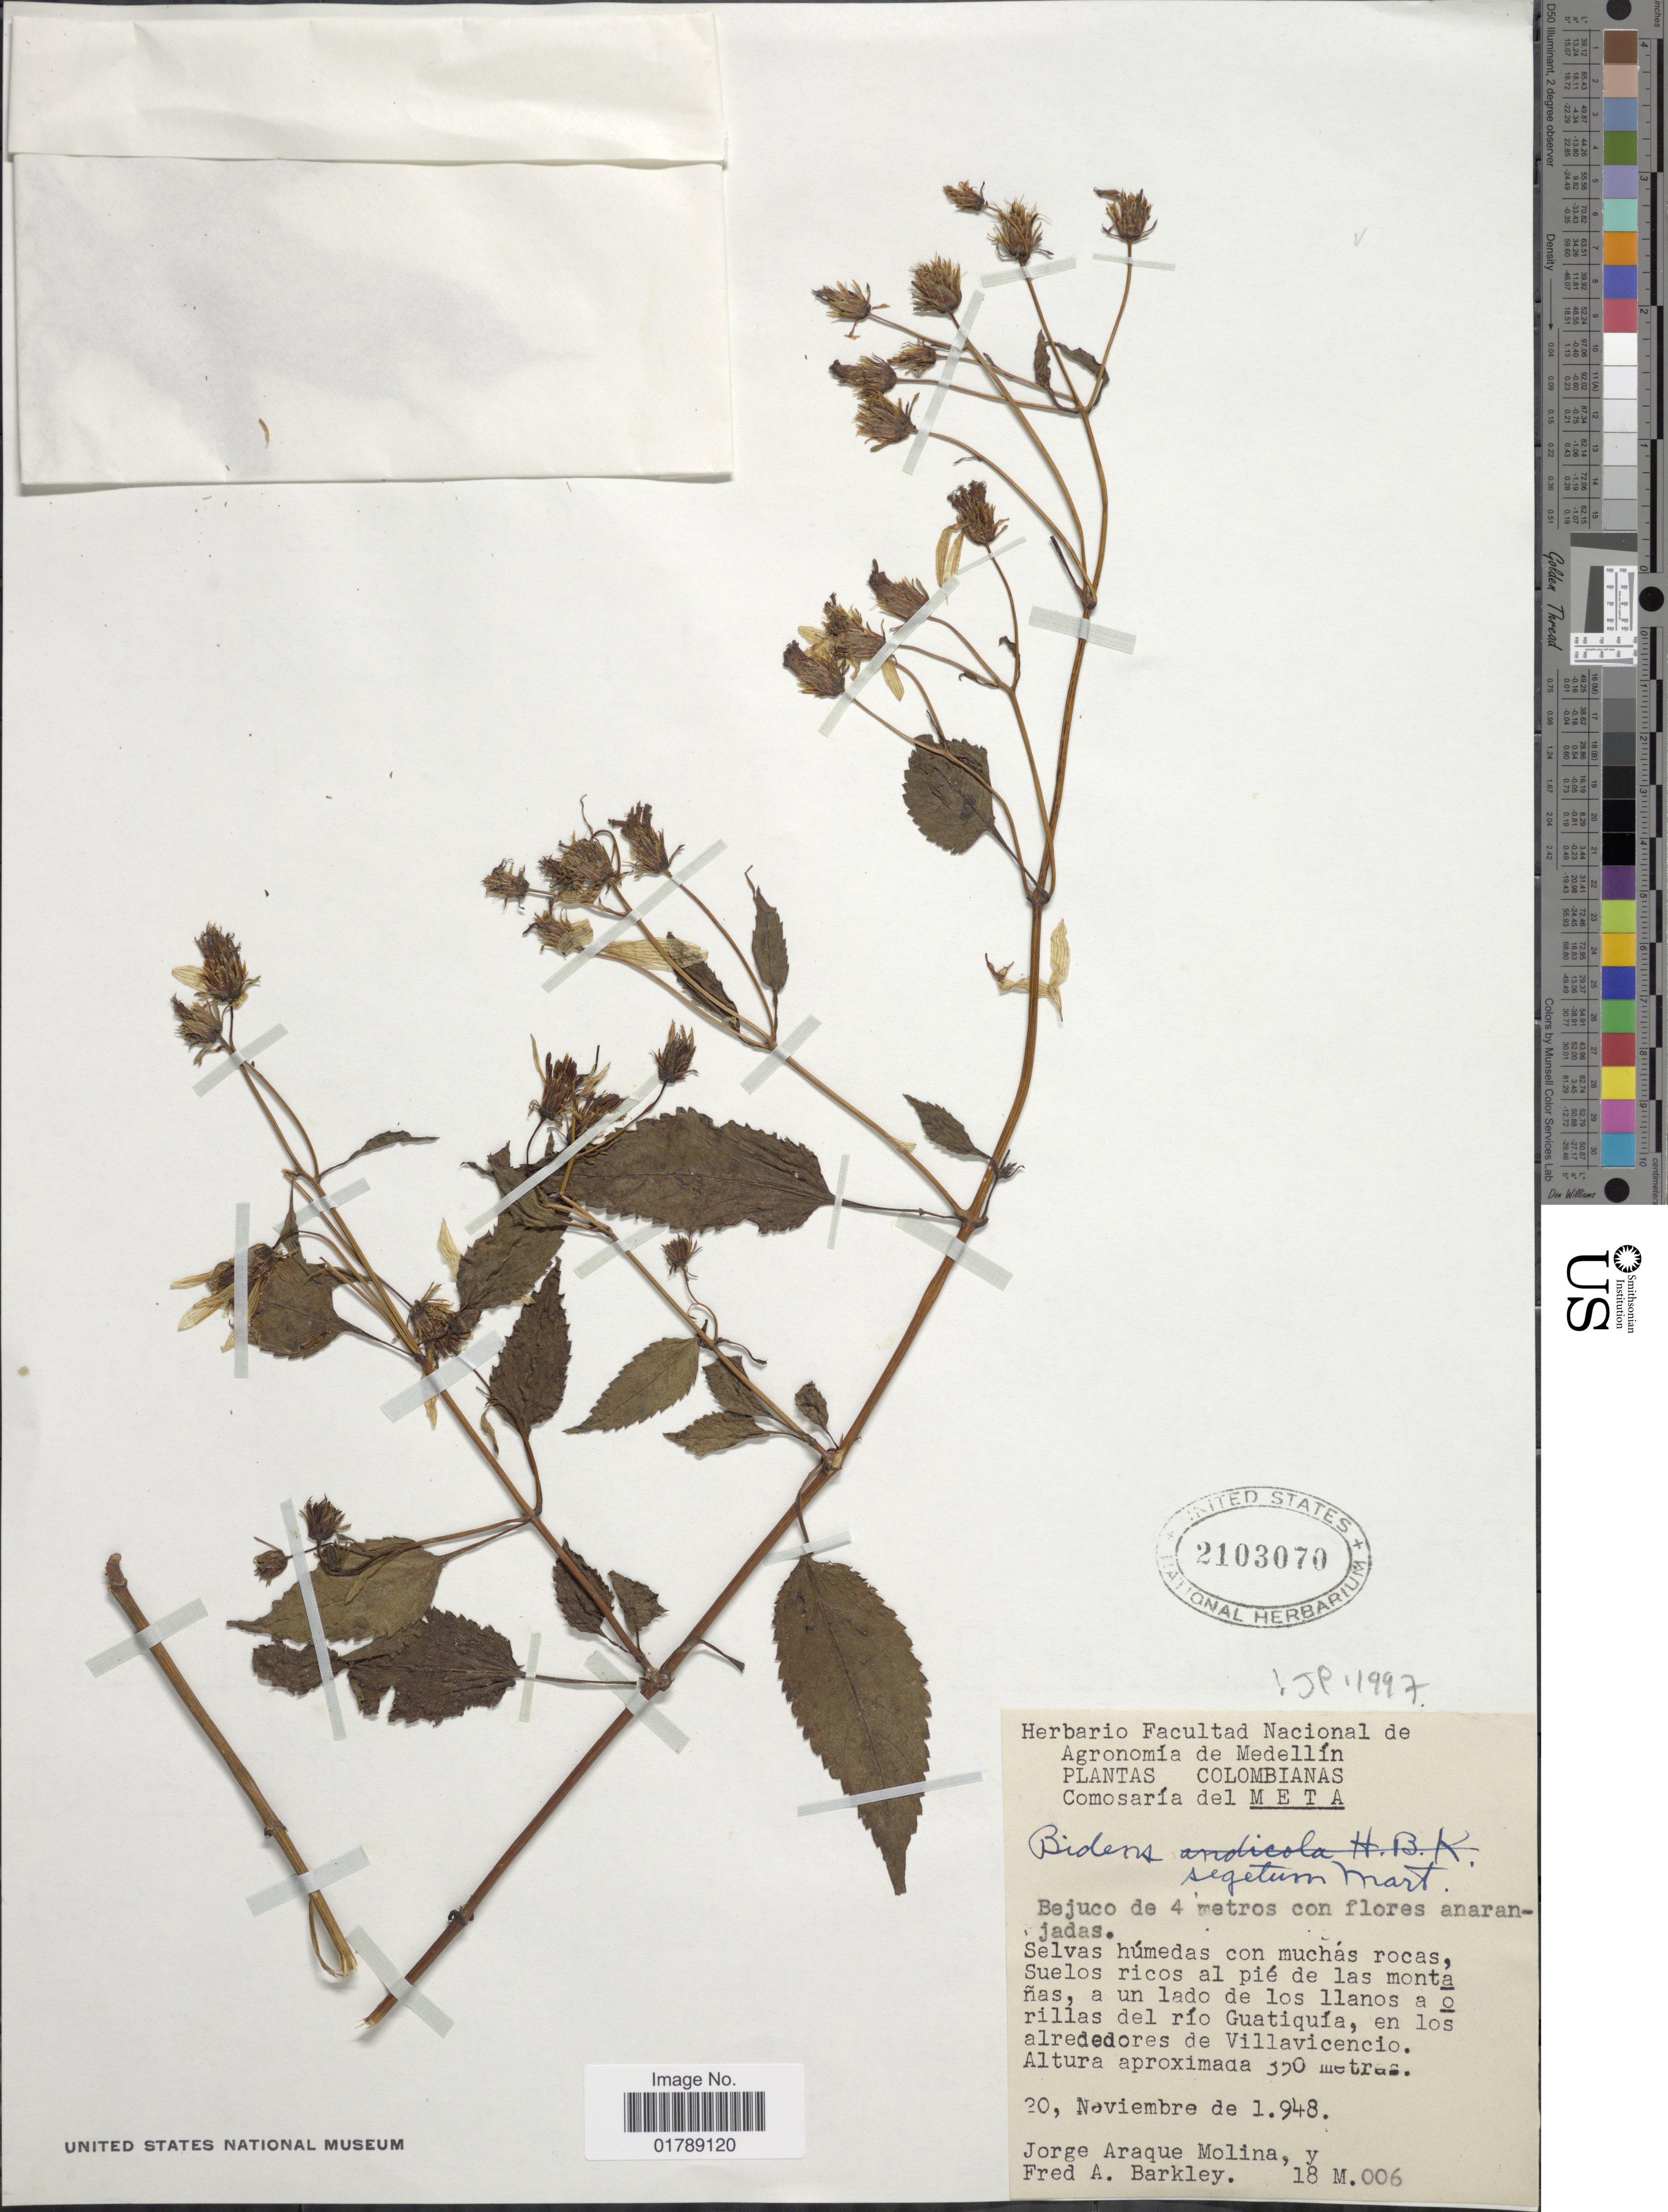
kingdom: Plantae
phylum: Tracheophyta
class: Magnoliopsida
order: Asterales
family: Asteraceae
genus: Bidens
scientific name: Bidens segetum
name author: Mart. ex Colla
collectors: J. Araque Molina & F. A. Barkley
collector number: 18 M.006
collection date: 1948-11-20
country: Colombia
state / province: Meta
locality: A un lado de los llanos a orillas del río Guatiquía, en los alrededores de Villavicencio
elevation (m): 350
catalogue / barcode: US 2103070